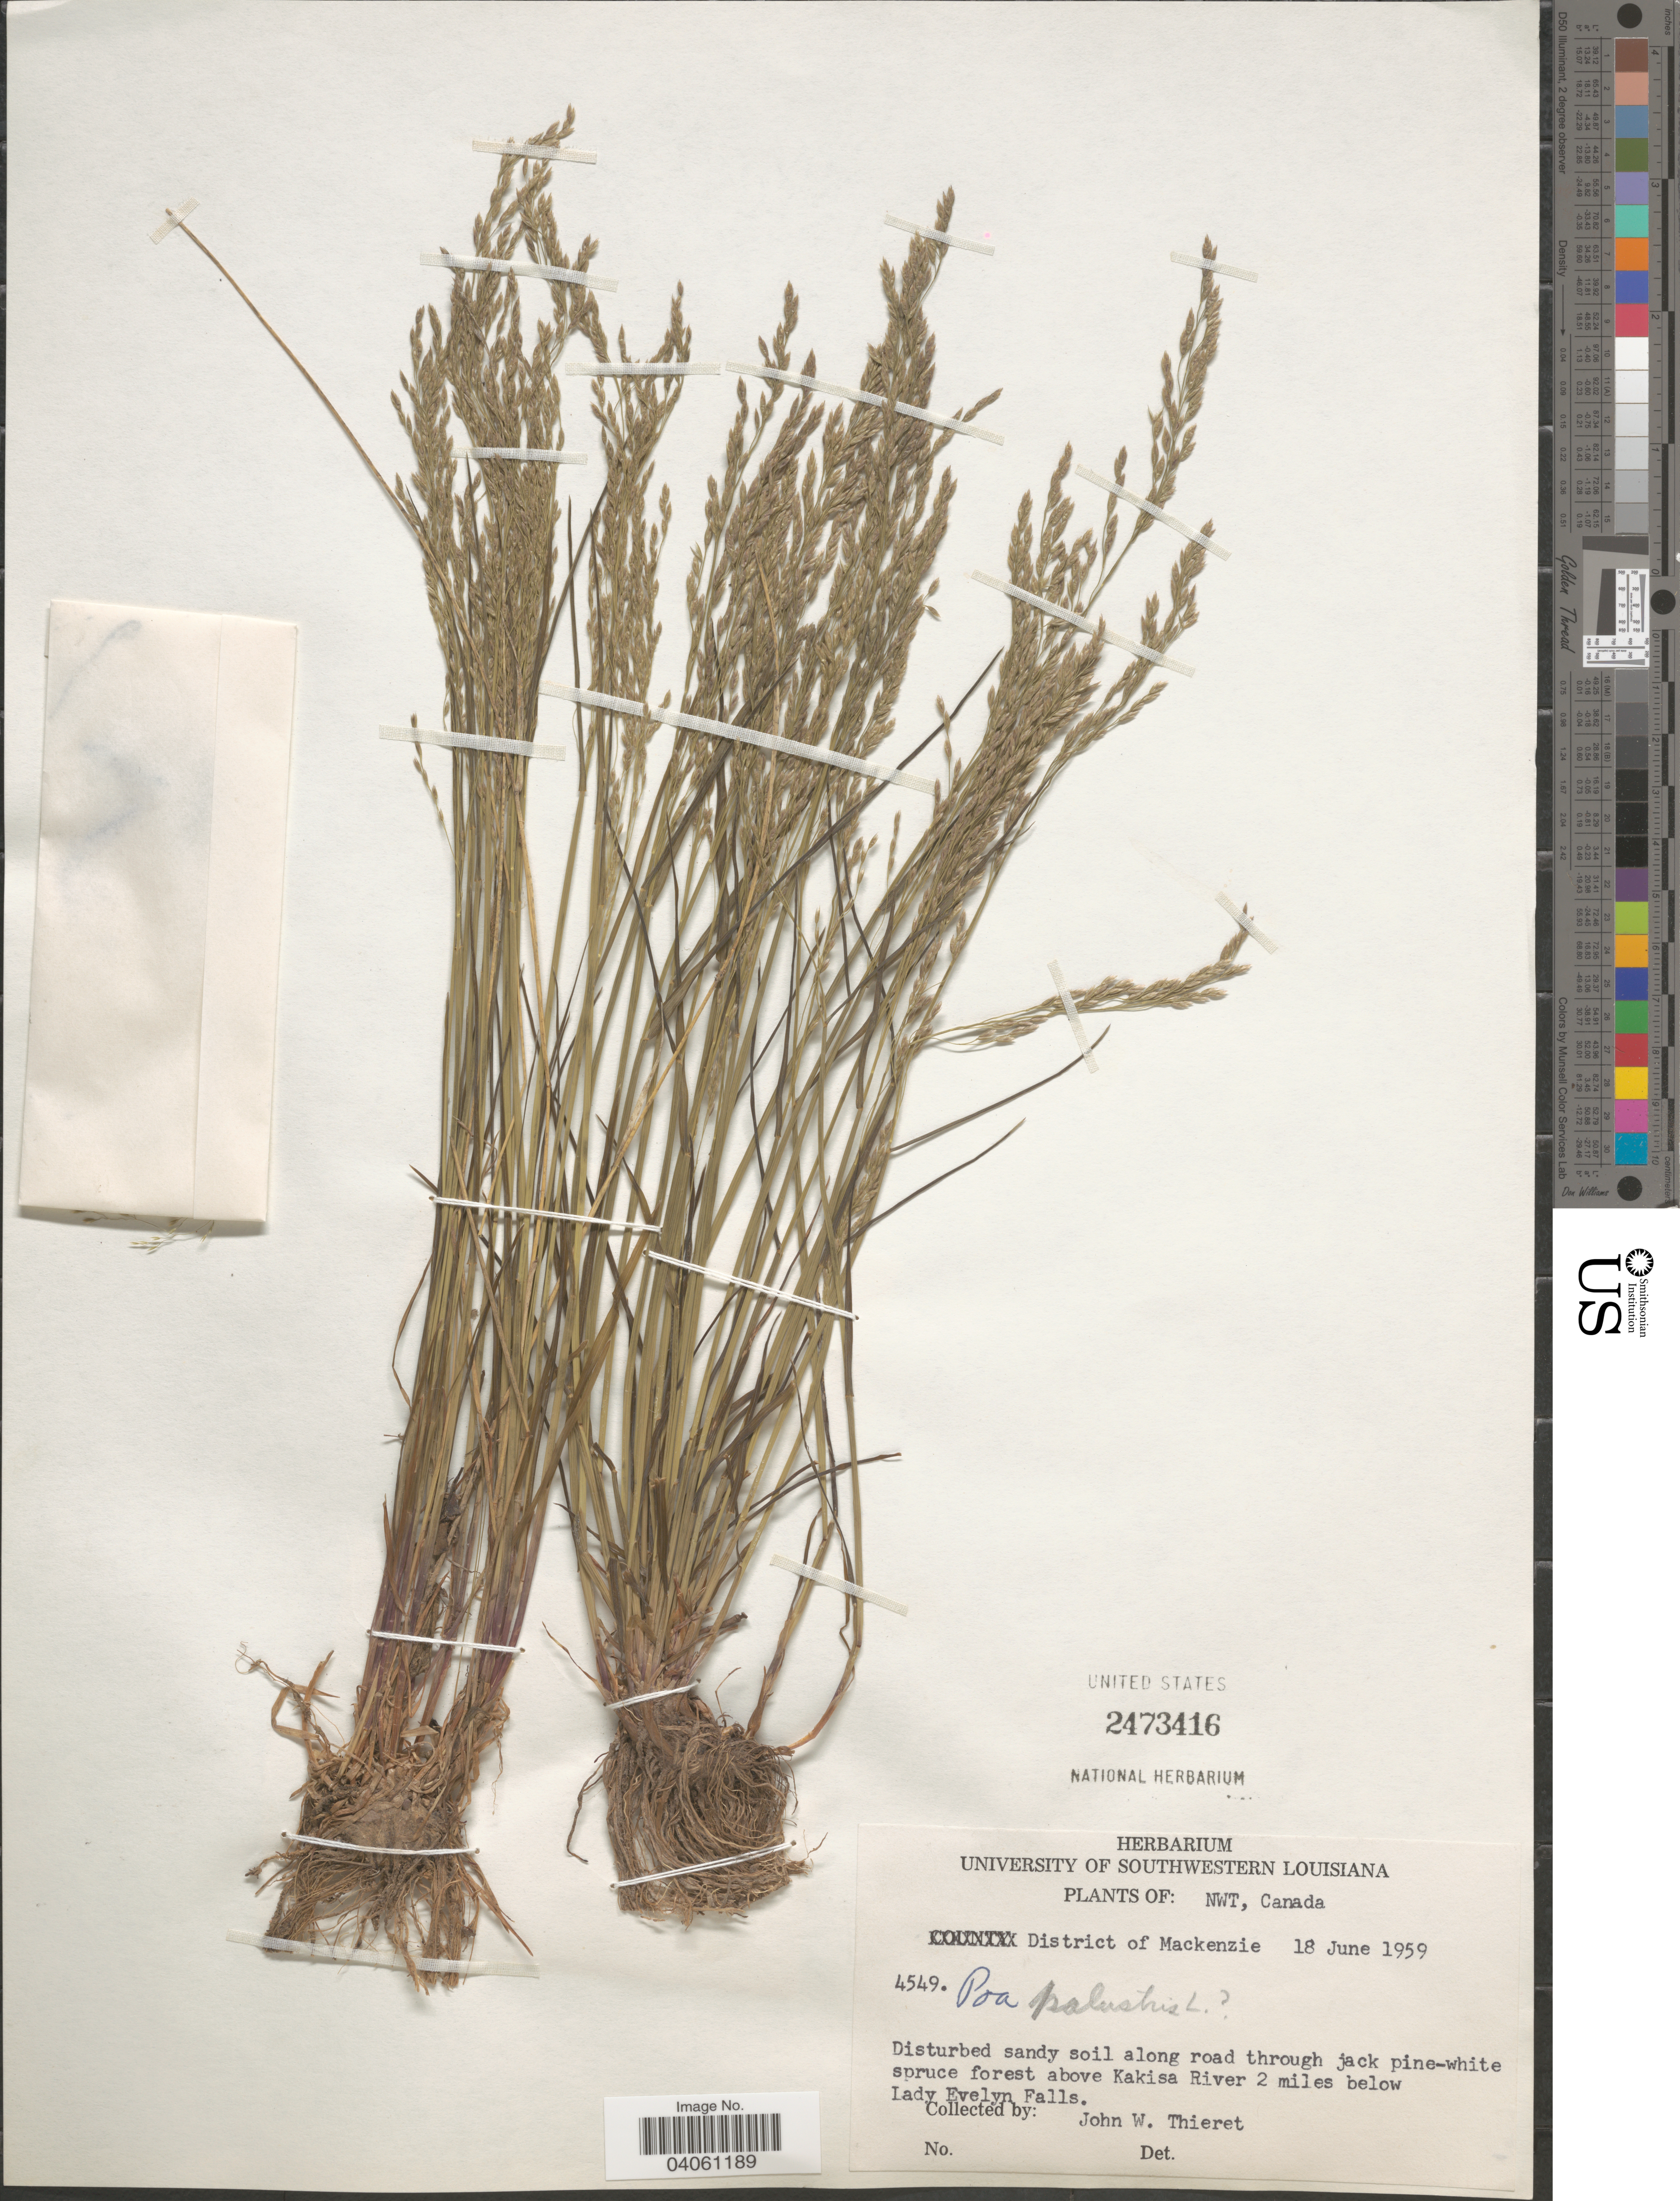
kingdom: Plantae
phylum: Tracheophyta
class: Liliopsida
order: Poales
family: Poaceae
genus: Poa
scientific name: Poa palustris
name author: L.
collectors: J. W. Thieret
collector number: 4549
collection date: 1959-06-18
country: Canada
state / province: Northwest Territories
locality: District of Mackenzie. Disturbed sandy soil along road through jack pine-white spruce forest above Kakisa River 2 miles below lady Evelyn Falls.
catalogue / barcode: US 2473416